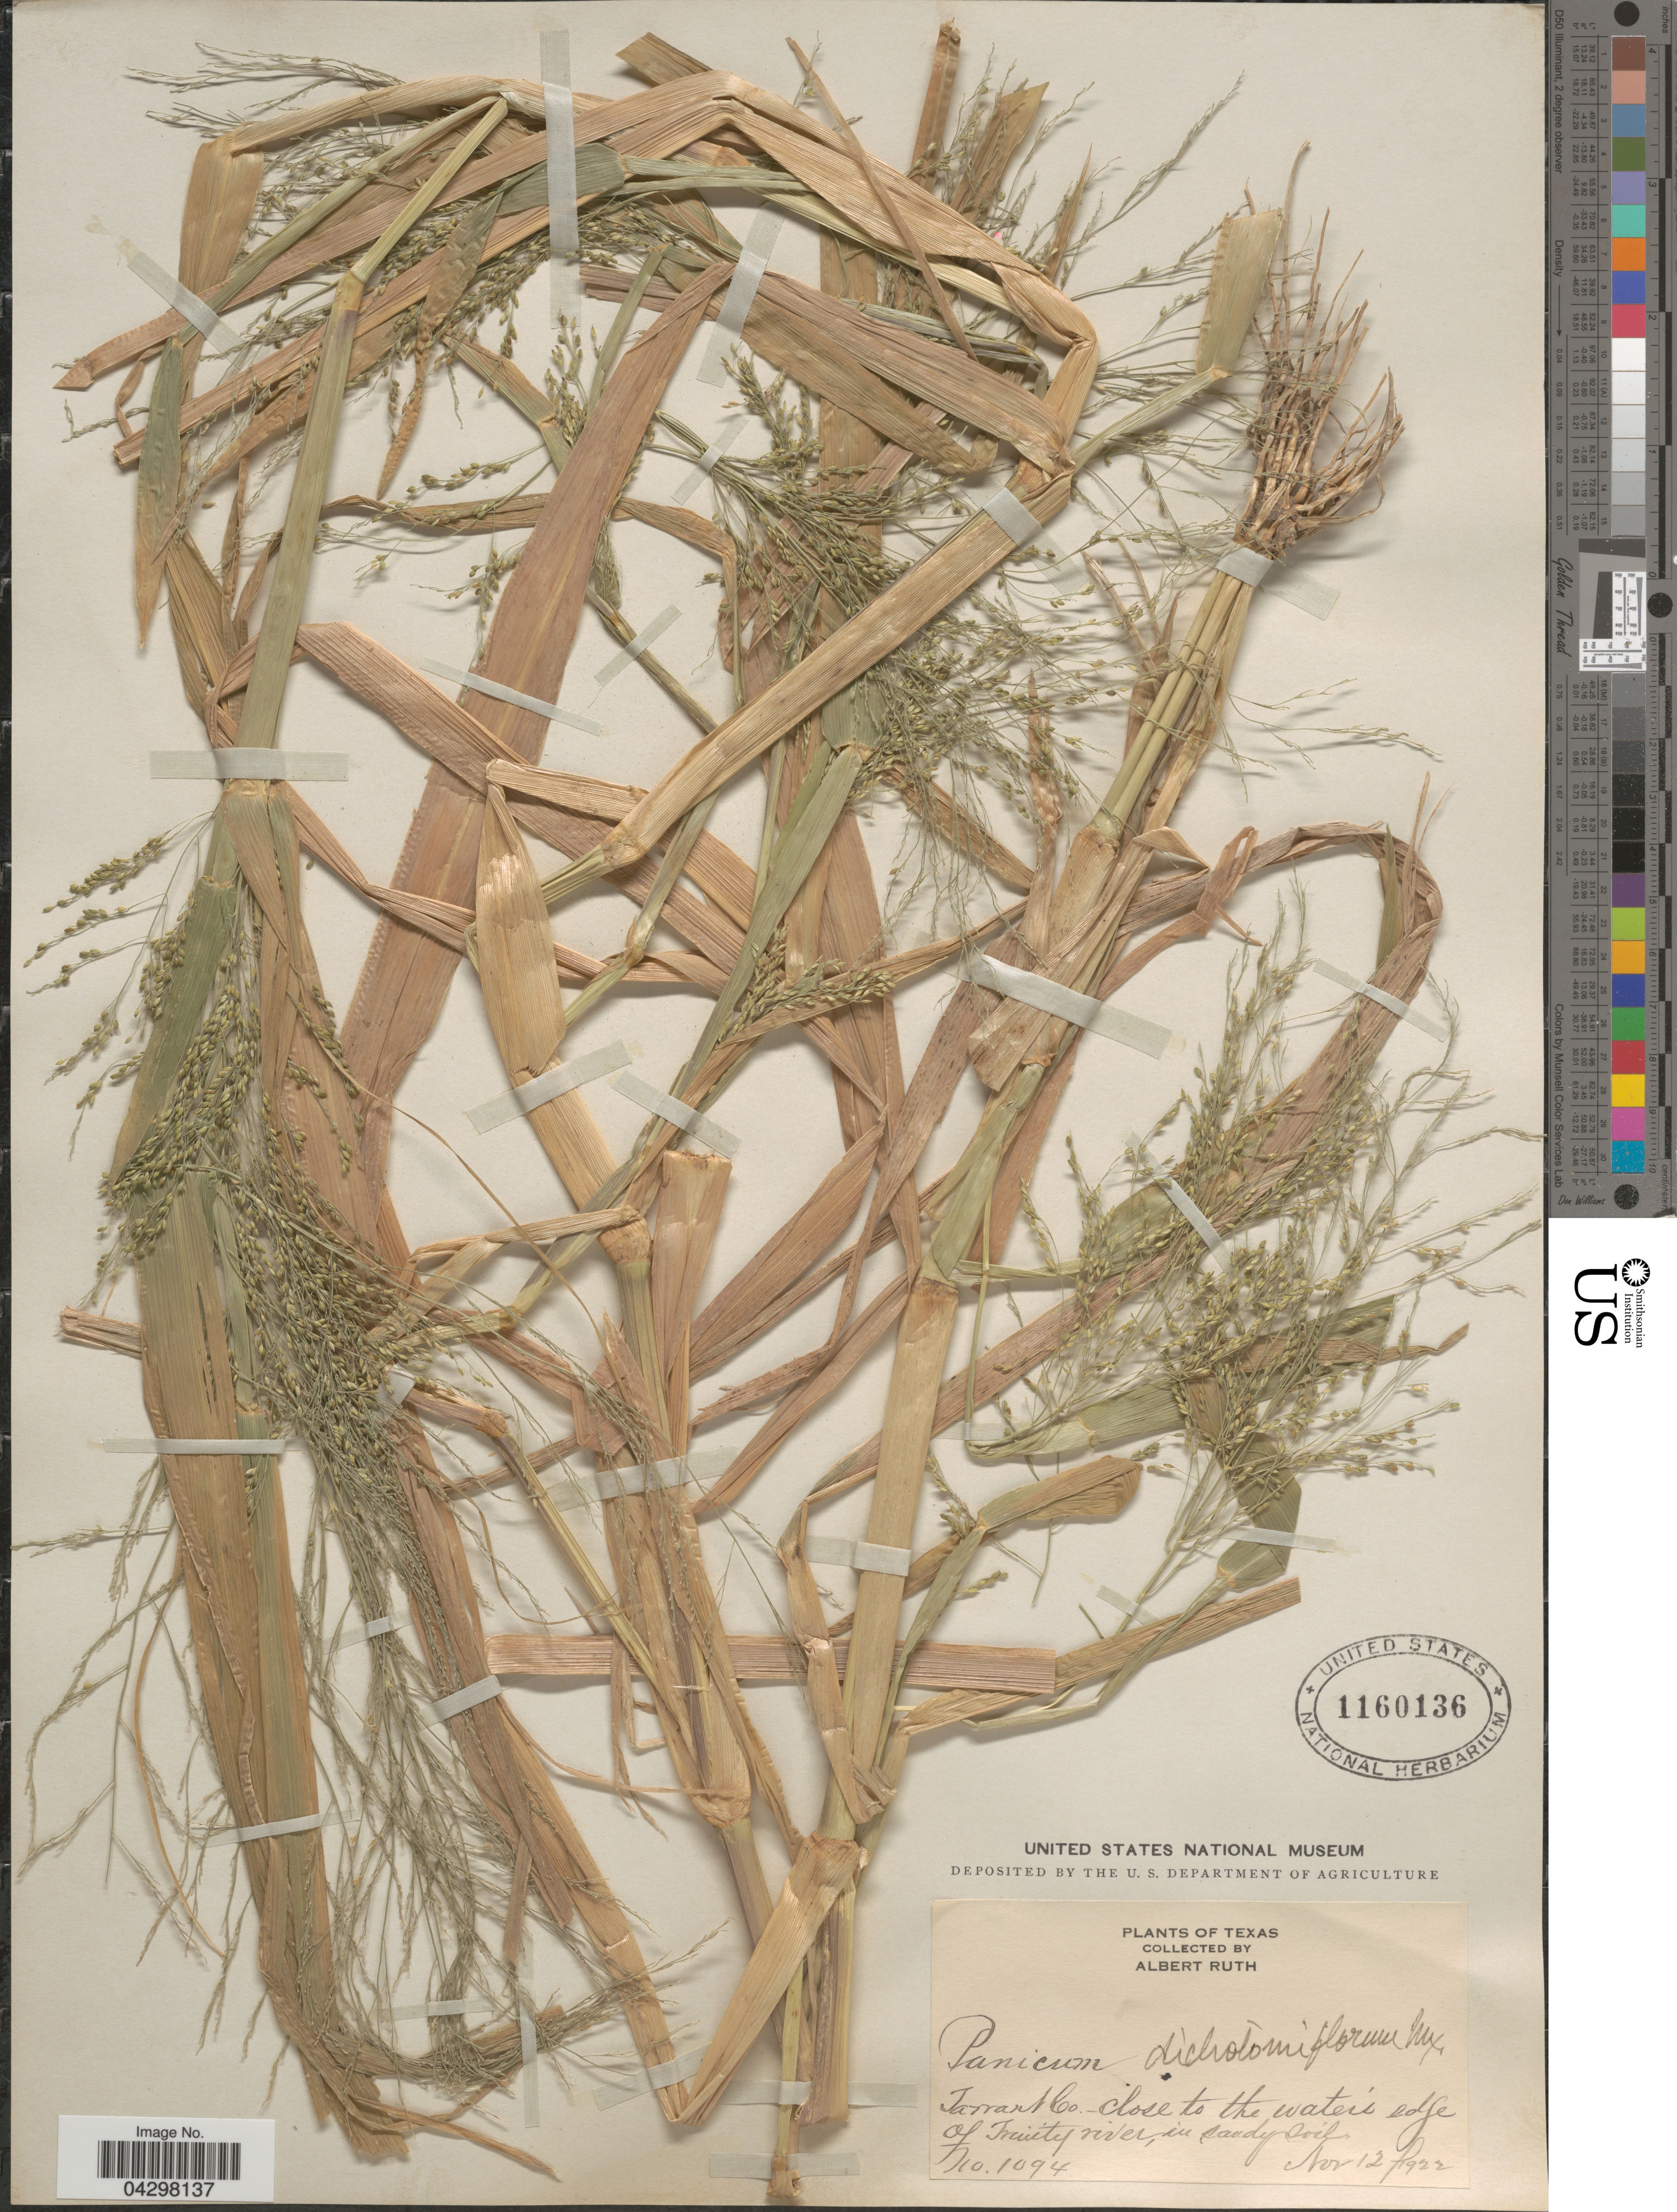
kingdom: Plantae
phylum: Tracheophyta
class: Liliopsida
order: Poales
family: Poaceae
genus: Panicum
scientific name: Panicum dichotomiflorum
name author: Michx.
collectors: A. Ruth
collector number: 1094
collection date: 1922-11-12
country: United States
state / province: Texas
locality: Tarrant Co.- close to the water's edge of Trinity river, in sandy soil.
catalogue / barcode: US 1160136